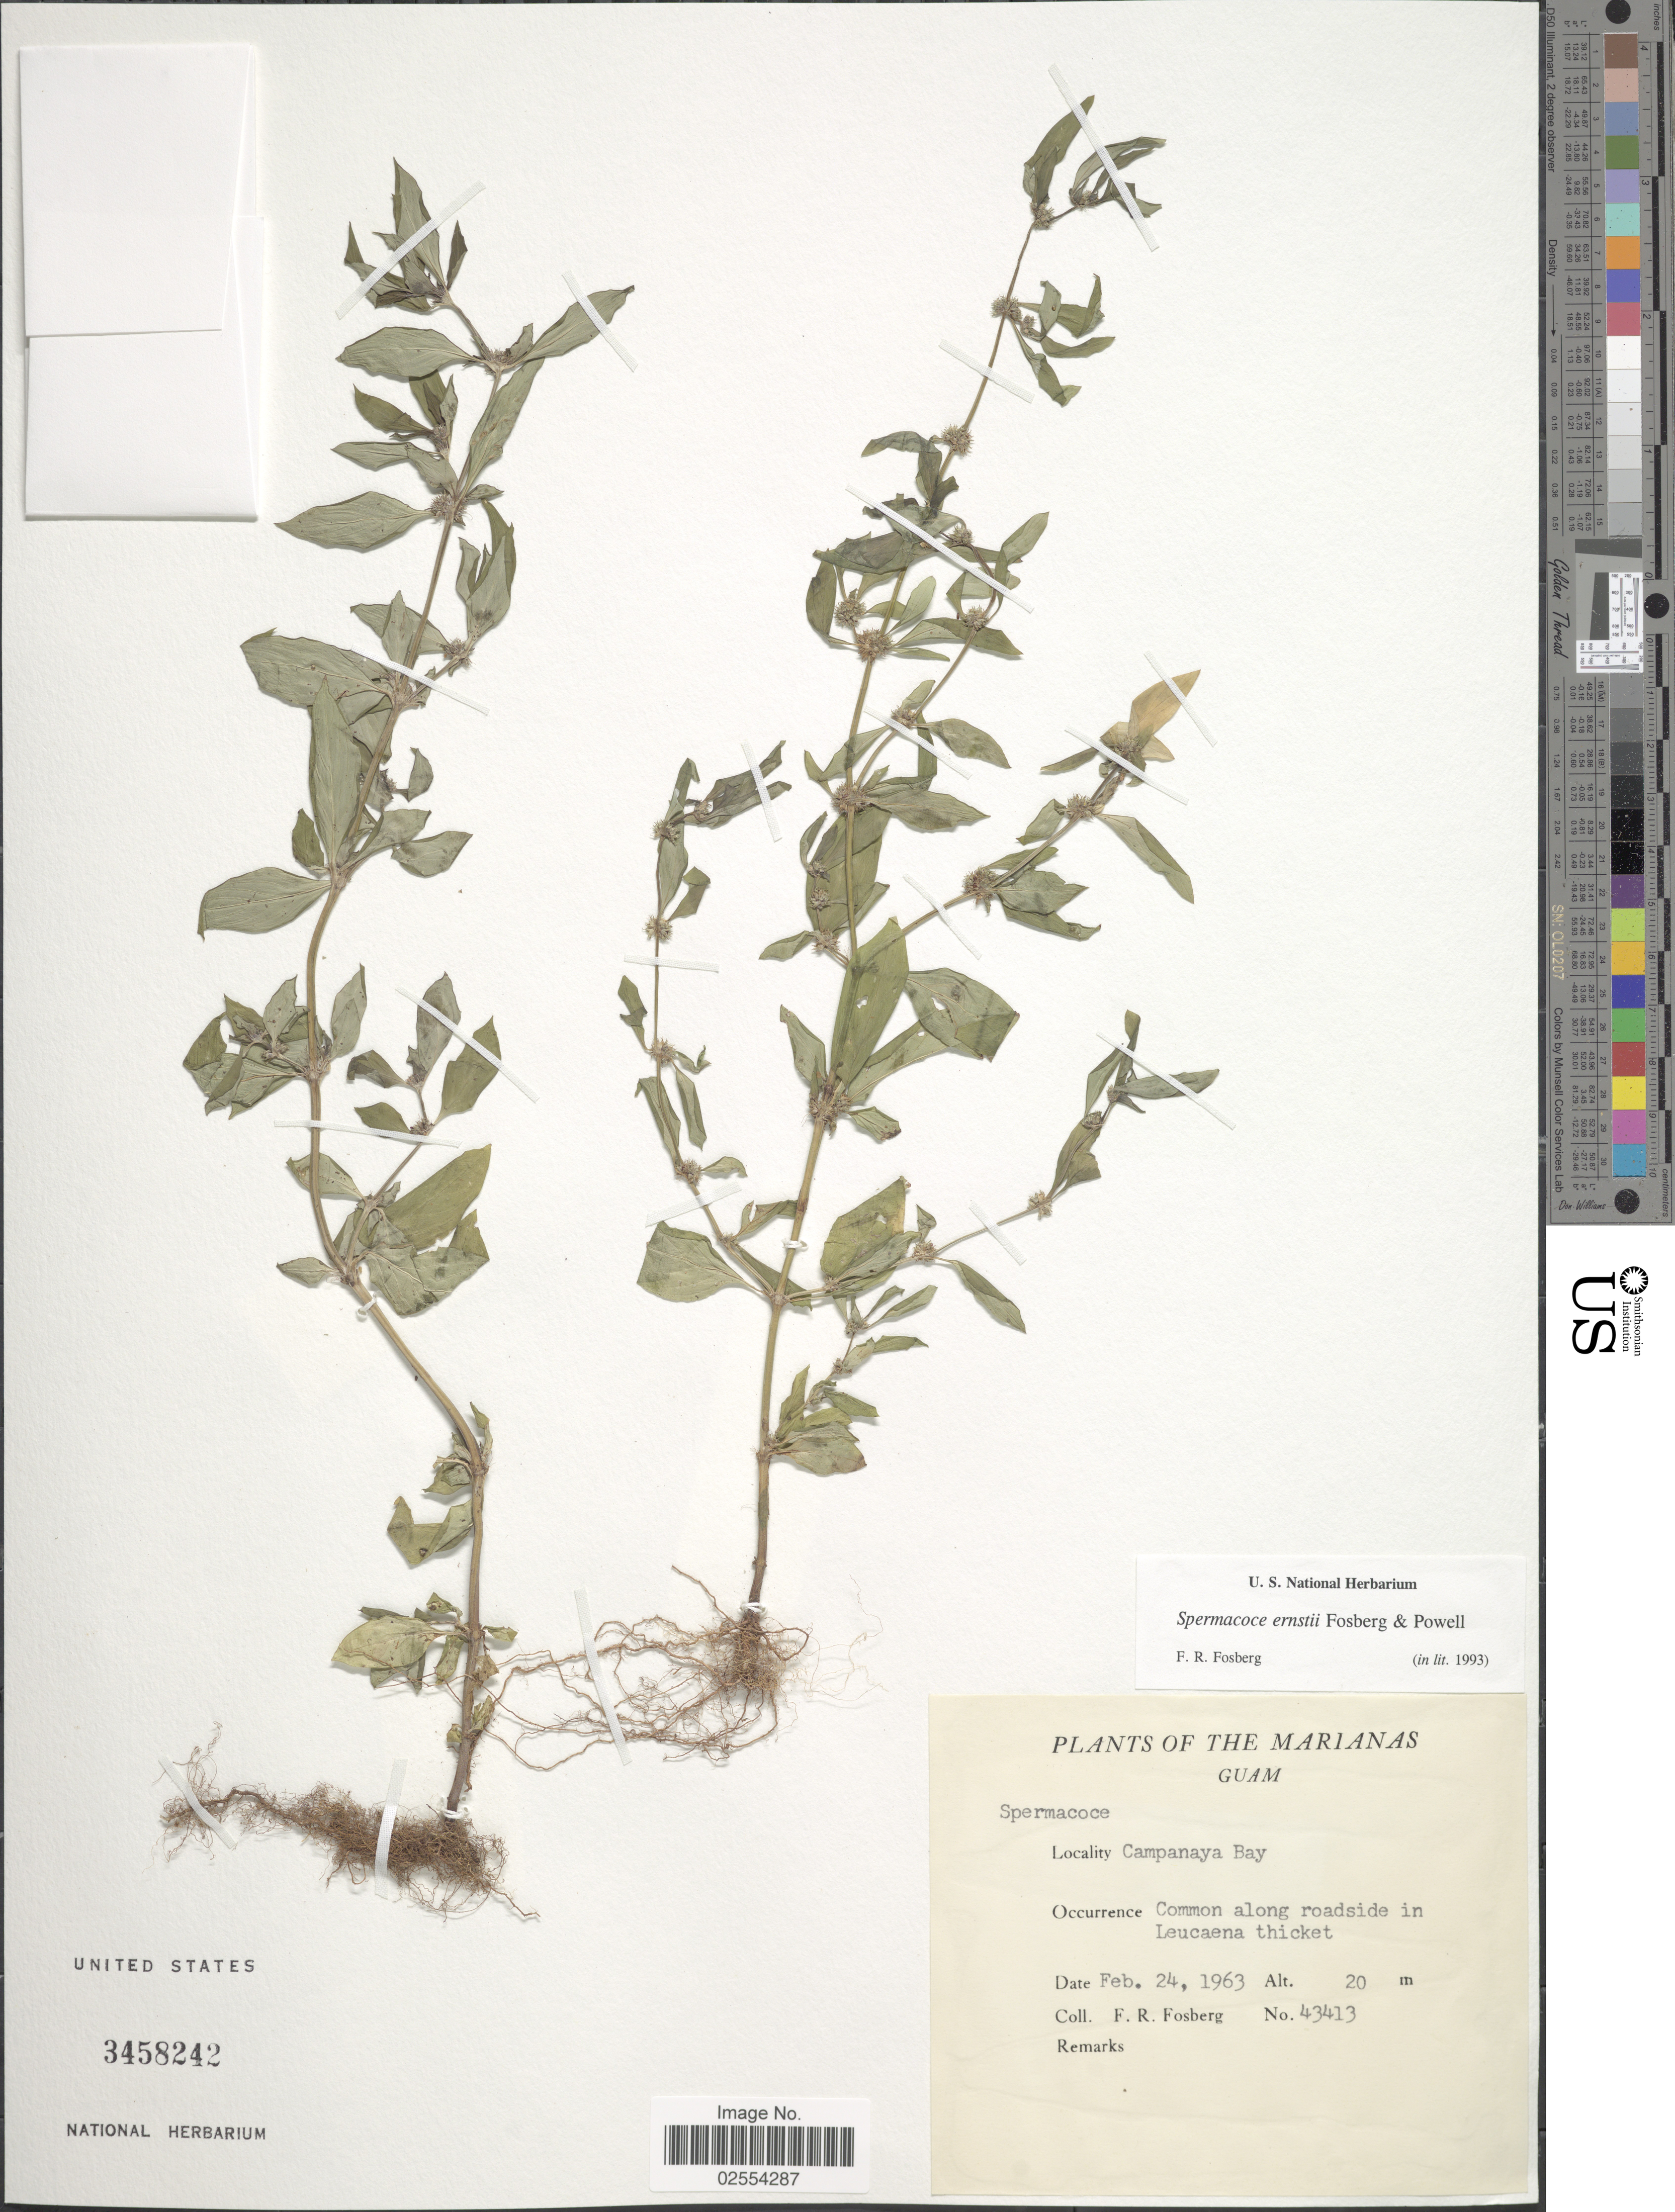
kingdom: Plantae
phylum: Tracheophyta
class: Magnoliopsida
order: Gentianales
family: Rubiaceae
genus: Spermacoce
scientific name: Spermacoce ernstii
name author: Fosberg & D.A. Powell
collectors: F. R. Fosberg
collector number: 43413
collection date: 1963-02-24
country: Guam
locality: The Marianas, Campanaya Bay, Common along roadside in Leucaena thicket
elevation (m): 20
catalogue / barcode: US 3458242